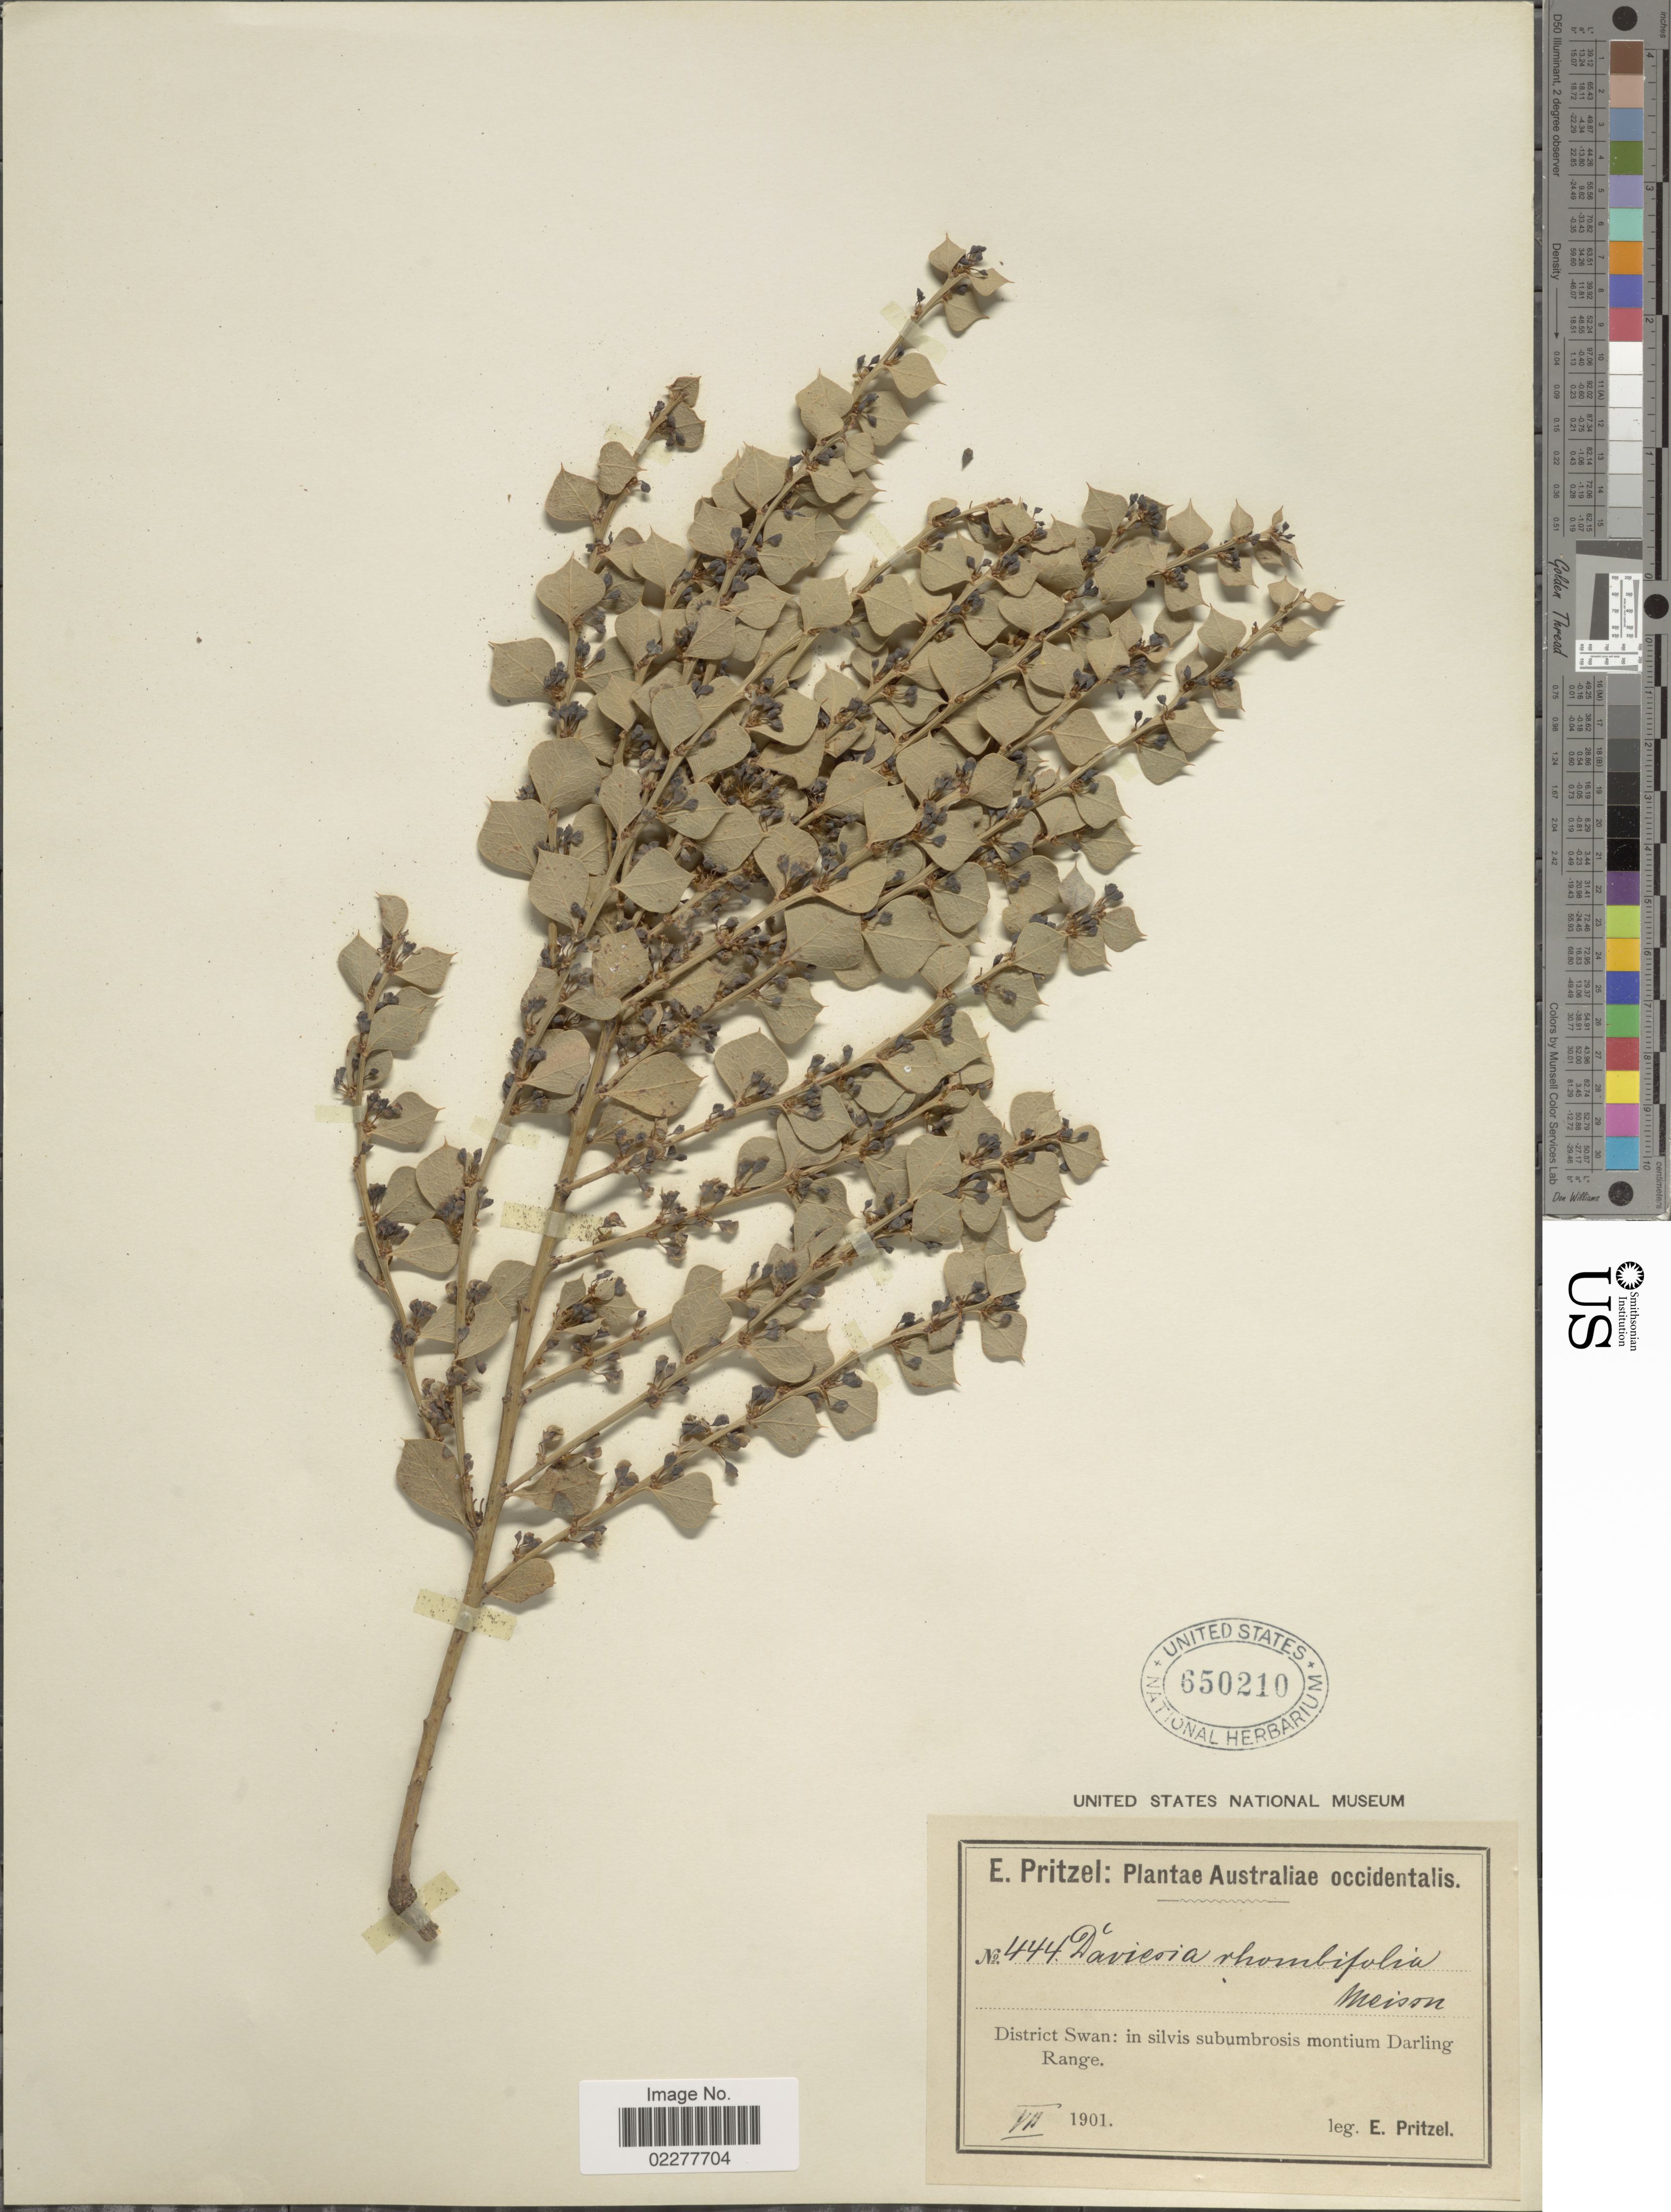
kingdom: Plantae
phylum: Tracheophyta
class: Magnoliopsida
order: Fabales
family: Fabaceae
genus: Daviesia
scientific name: Daviesia rhombifolia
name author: Meisn.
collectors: E. G. Pritzel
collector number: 444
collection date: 1901-07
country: Australia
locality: Australiae occidentalis. District Swan: in silvis subumbrosis montium Darling Range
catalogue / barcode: US 650210